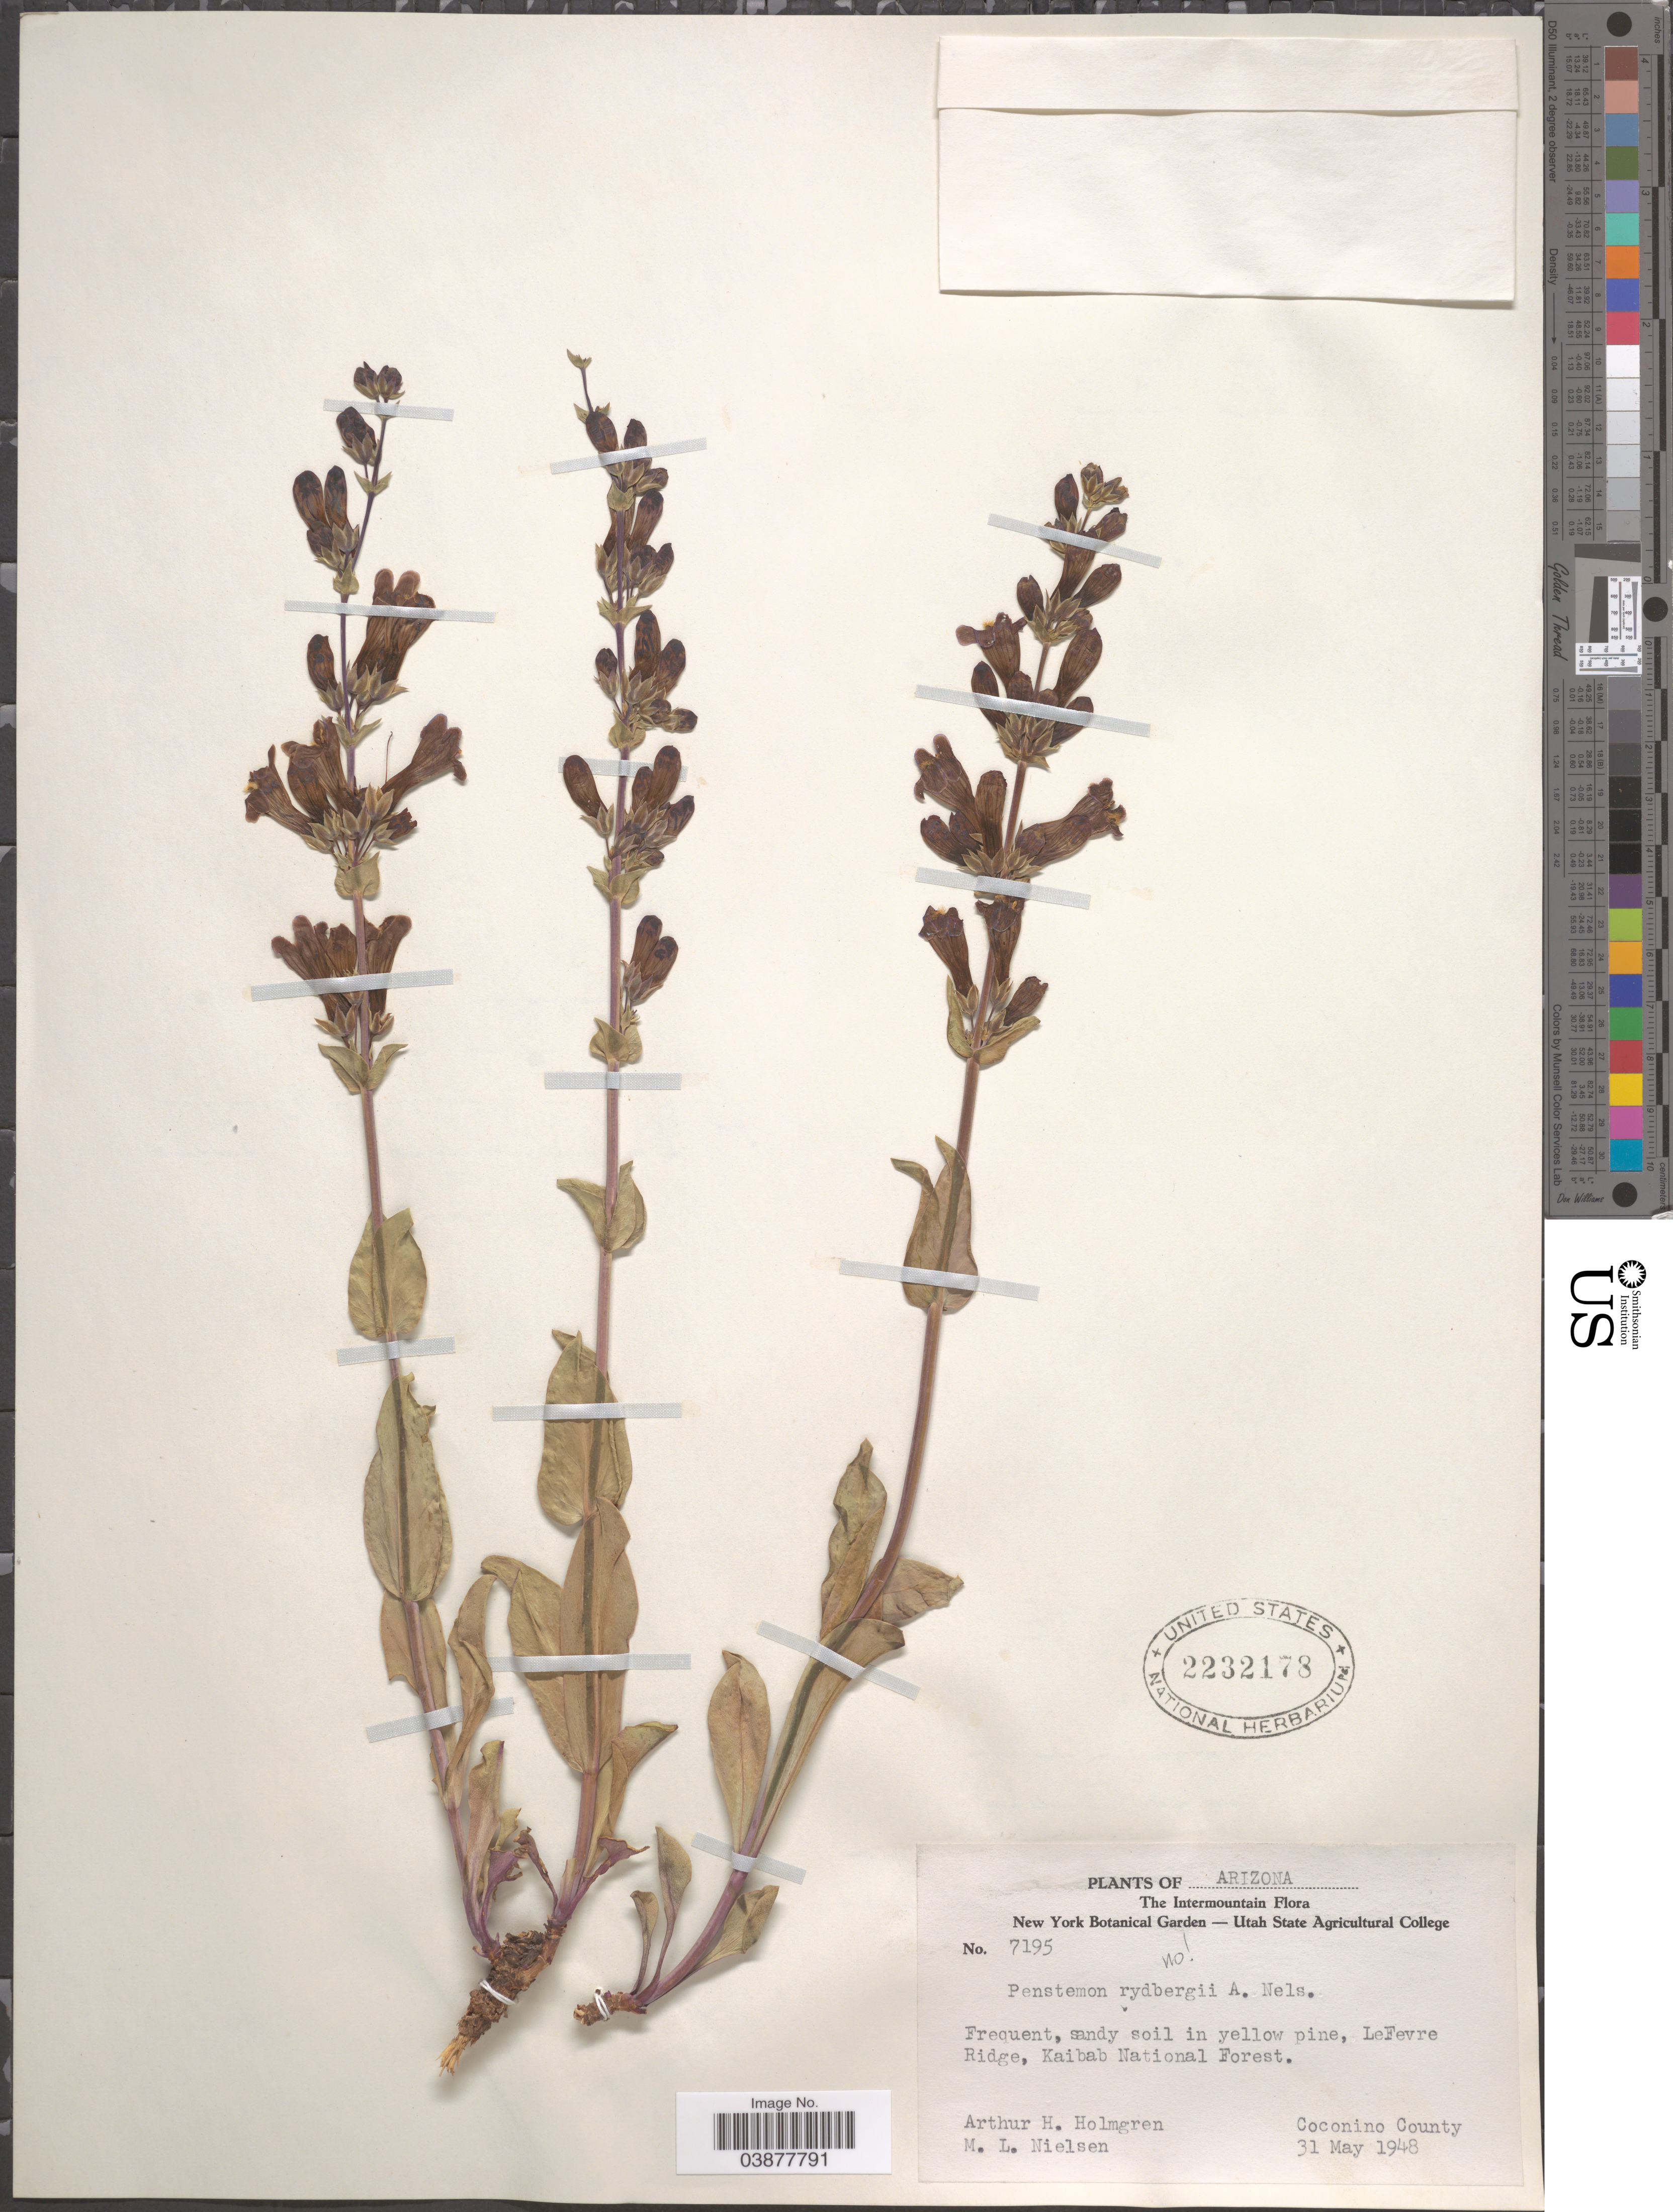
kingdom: Plantae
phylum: Tracheophyta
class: Magnoliopsida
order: Lamiales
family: Plantaginaceae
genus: Penstemon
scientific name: Penstemon rydbergii var. oreocharis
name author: (Greene) N.H. Holmgren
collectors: A. H. Holmgren & M. Nielsen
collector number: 7195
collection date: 1948-05-31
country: United States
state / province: Arizona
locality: LeFevre Ridge, Kaibab National Forest. Coconino County.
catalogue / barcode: US 2232178